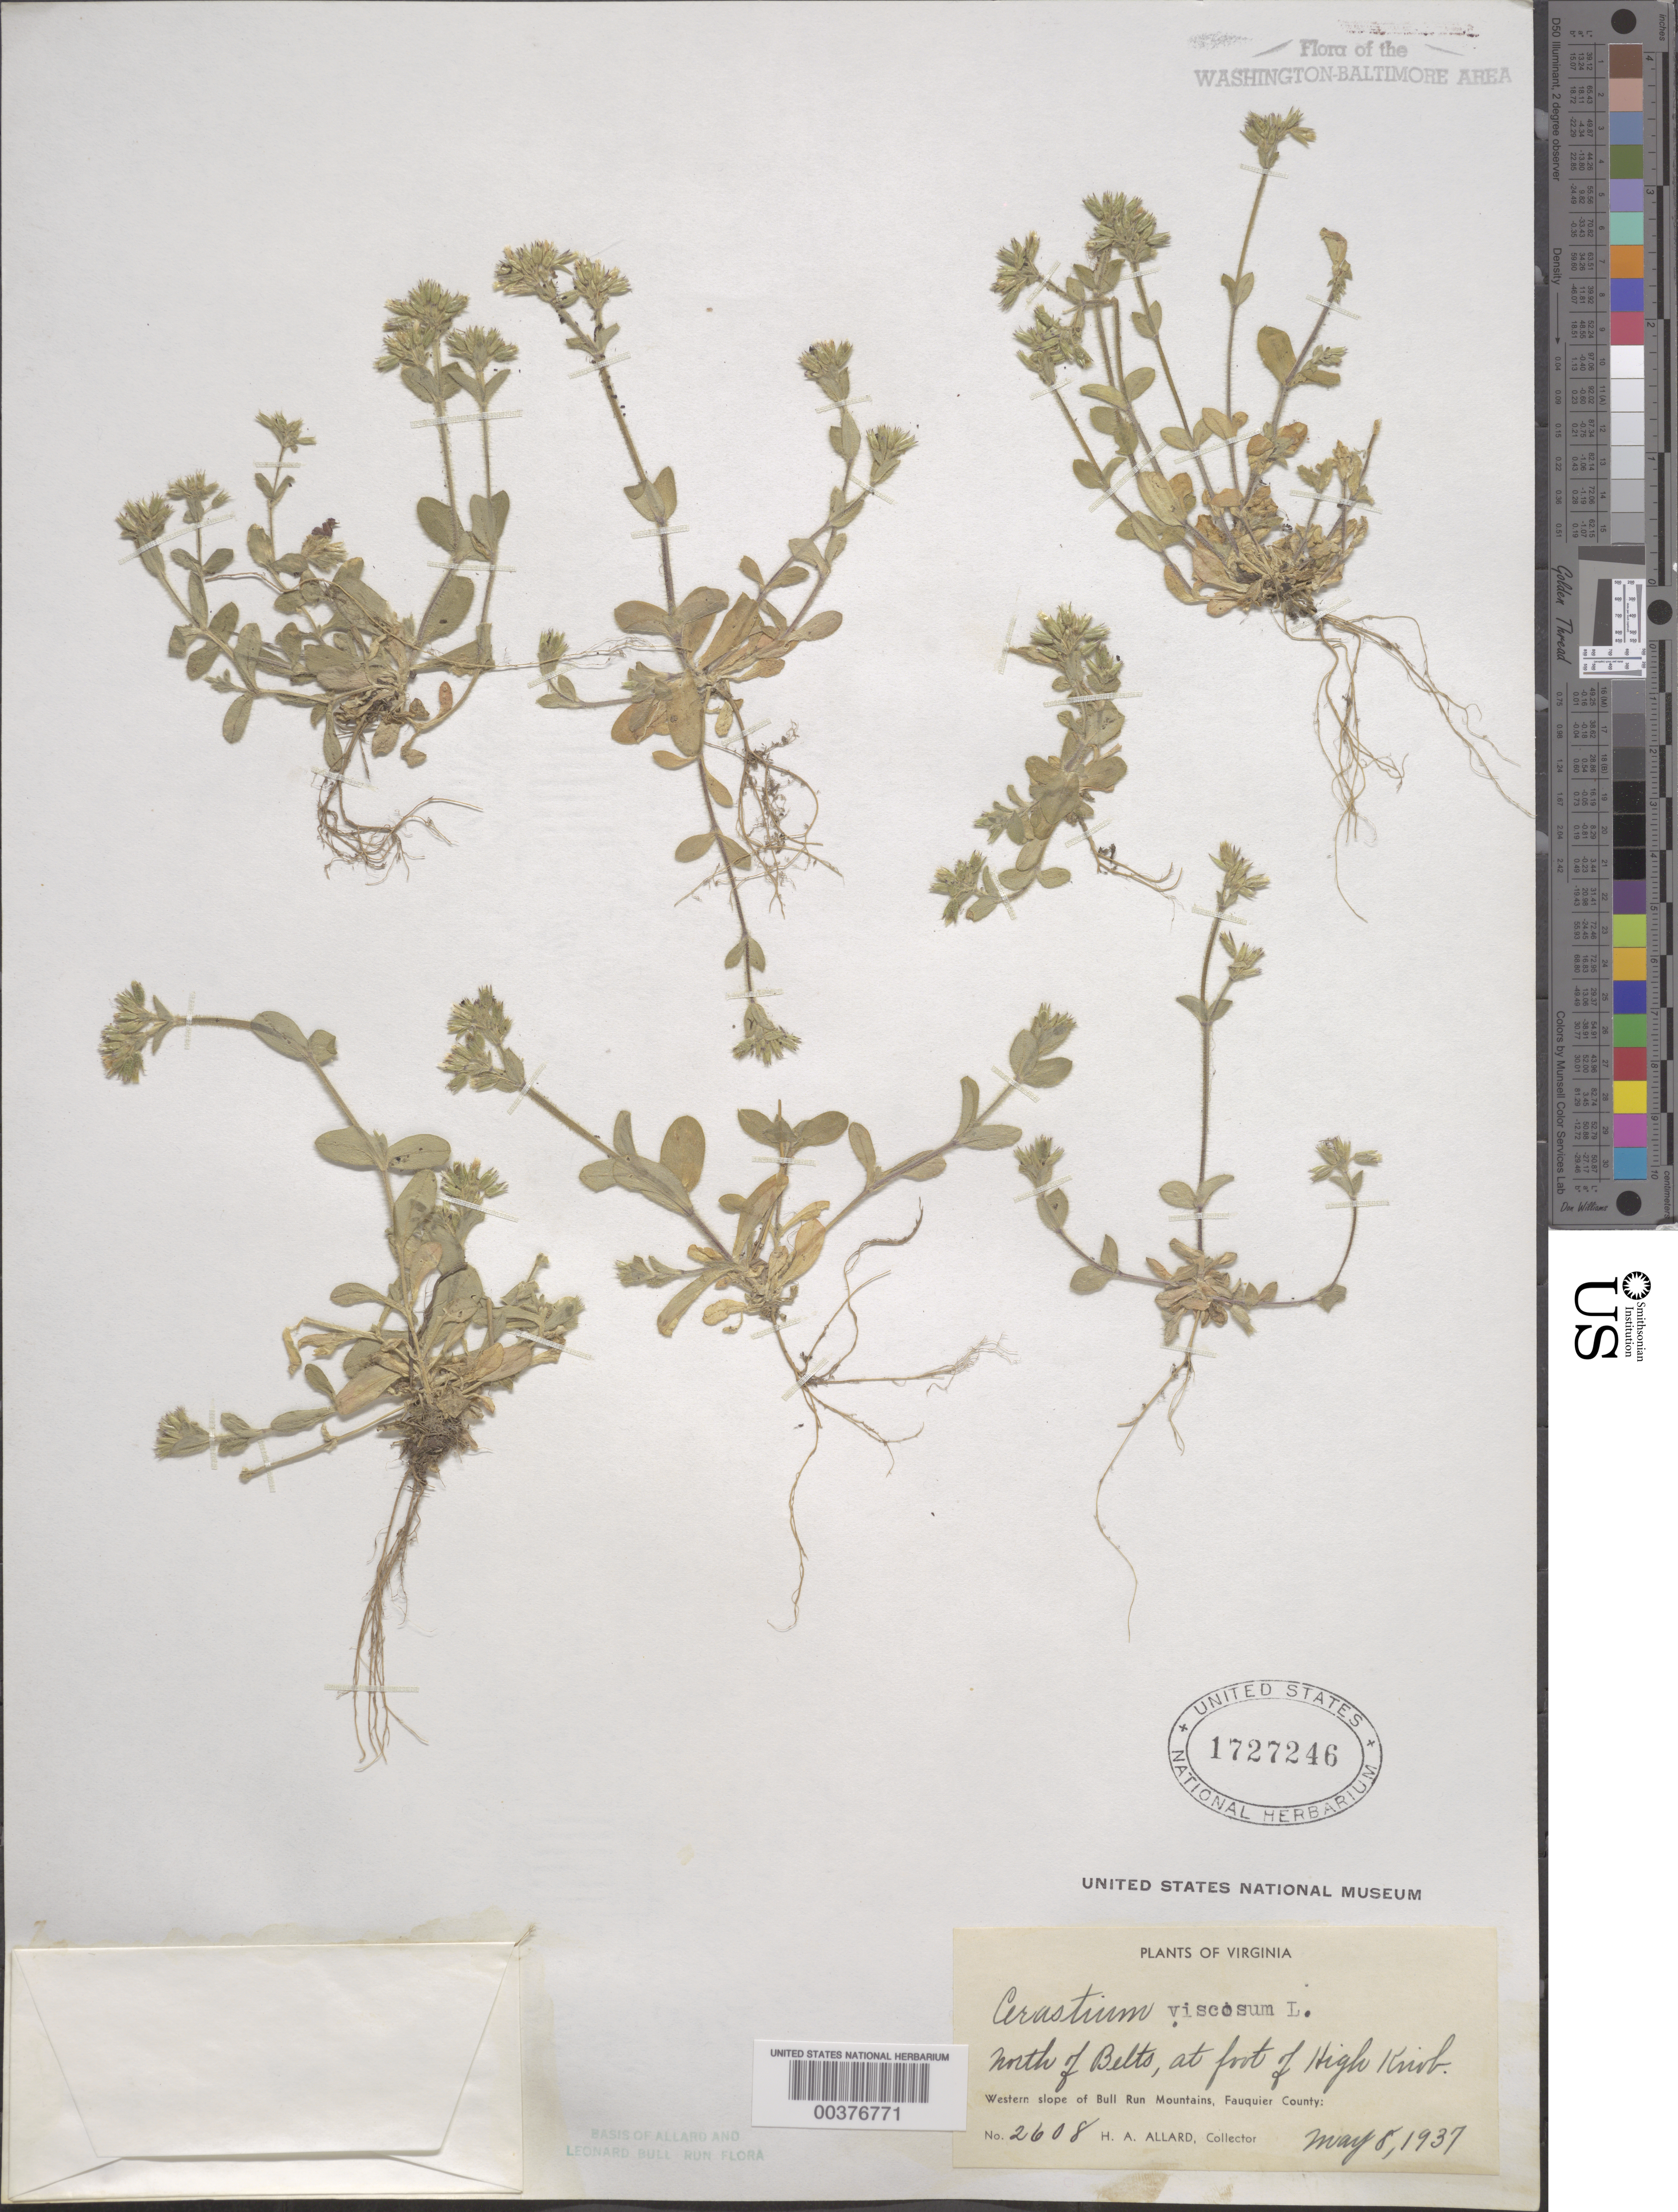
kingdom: Plantae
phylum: Tracheophyta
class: Magnoliopsida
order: Caryophyllales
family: Caryophyllaceae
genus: Cerastium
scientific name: Cerastium glomeratum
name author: Thuill.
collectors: H. A. Allard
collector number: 2608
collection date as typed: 08 May 1937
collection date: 1937-05-08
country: United States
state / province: Virginia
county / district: Fauquier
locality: North of Belts, High Knob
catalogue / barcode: US 1727246